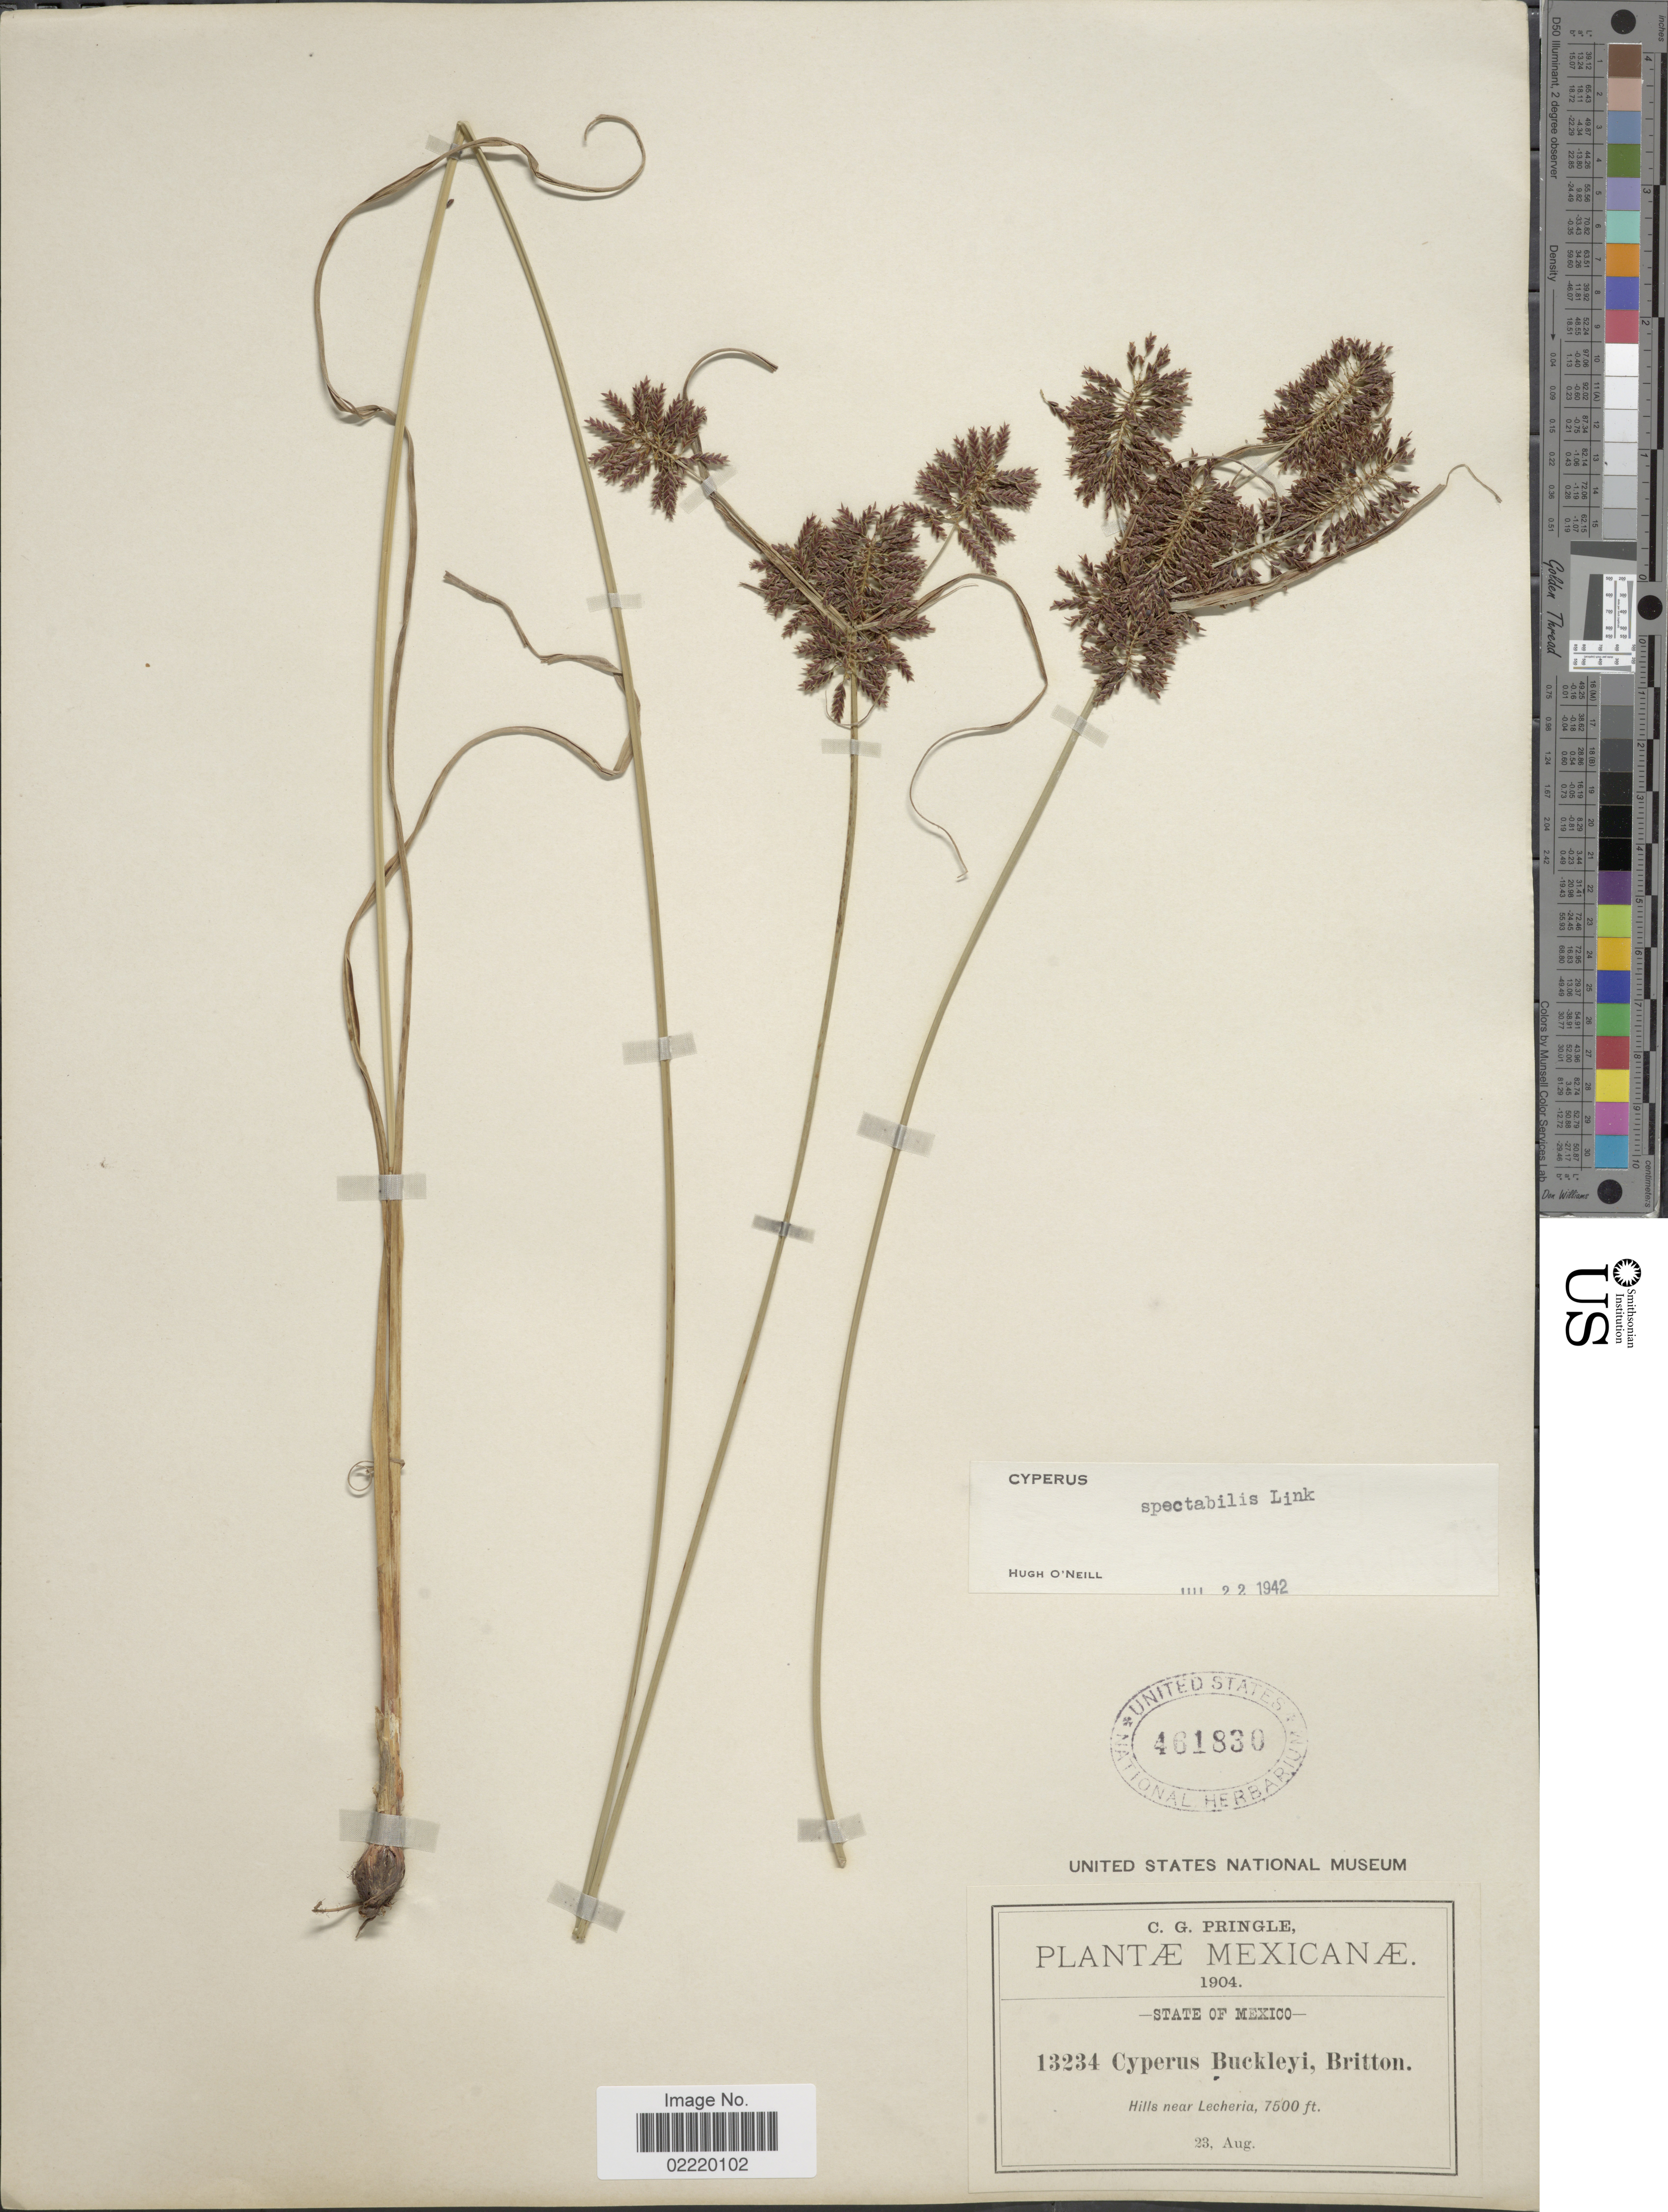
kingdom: Plantae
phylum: Tracheophyta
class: Liliopsida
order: Poales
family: Cyperaceae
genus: Cyperus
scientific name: Cyperus spectabilis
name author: Link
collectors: C. G. Pringle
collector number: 13234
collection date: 1904-08-23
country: Mexico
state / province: México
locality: Hills near Lecheria.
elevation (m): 2286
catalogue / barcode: US 461830